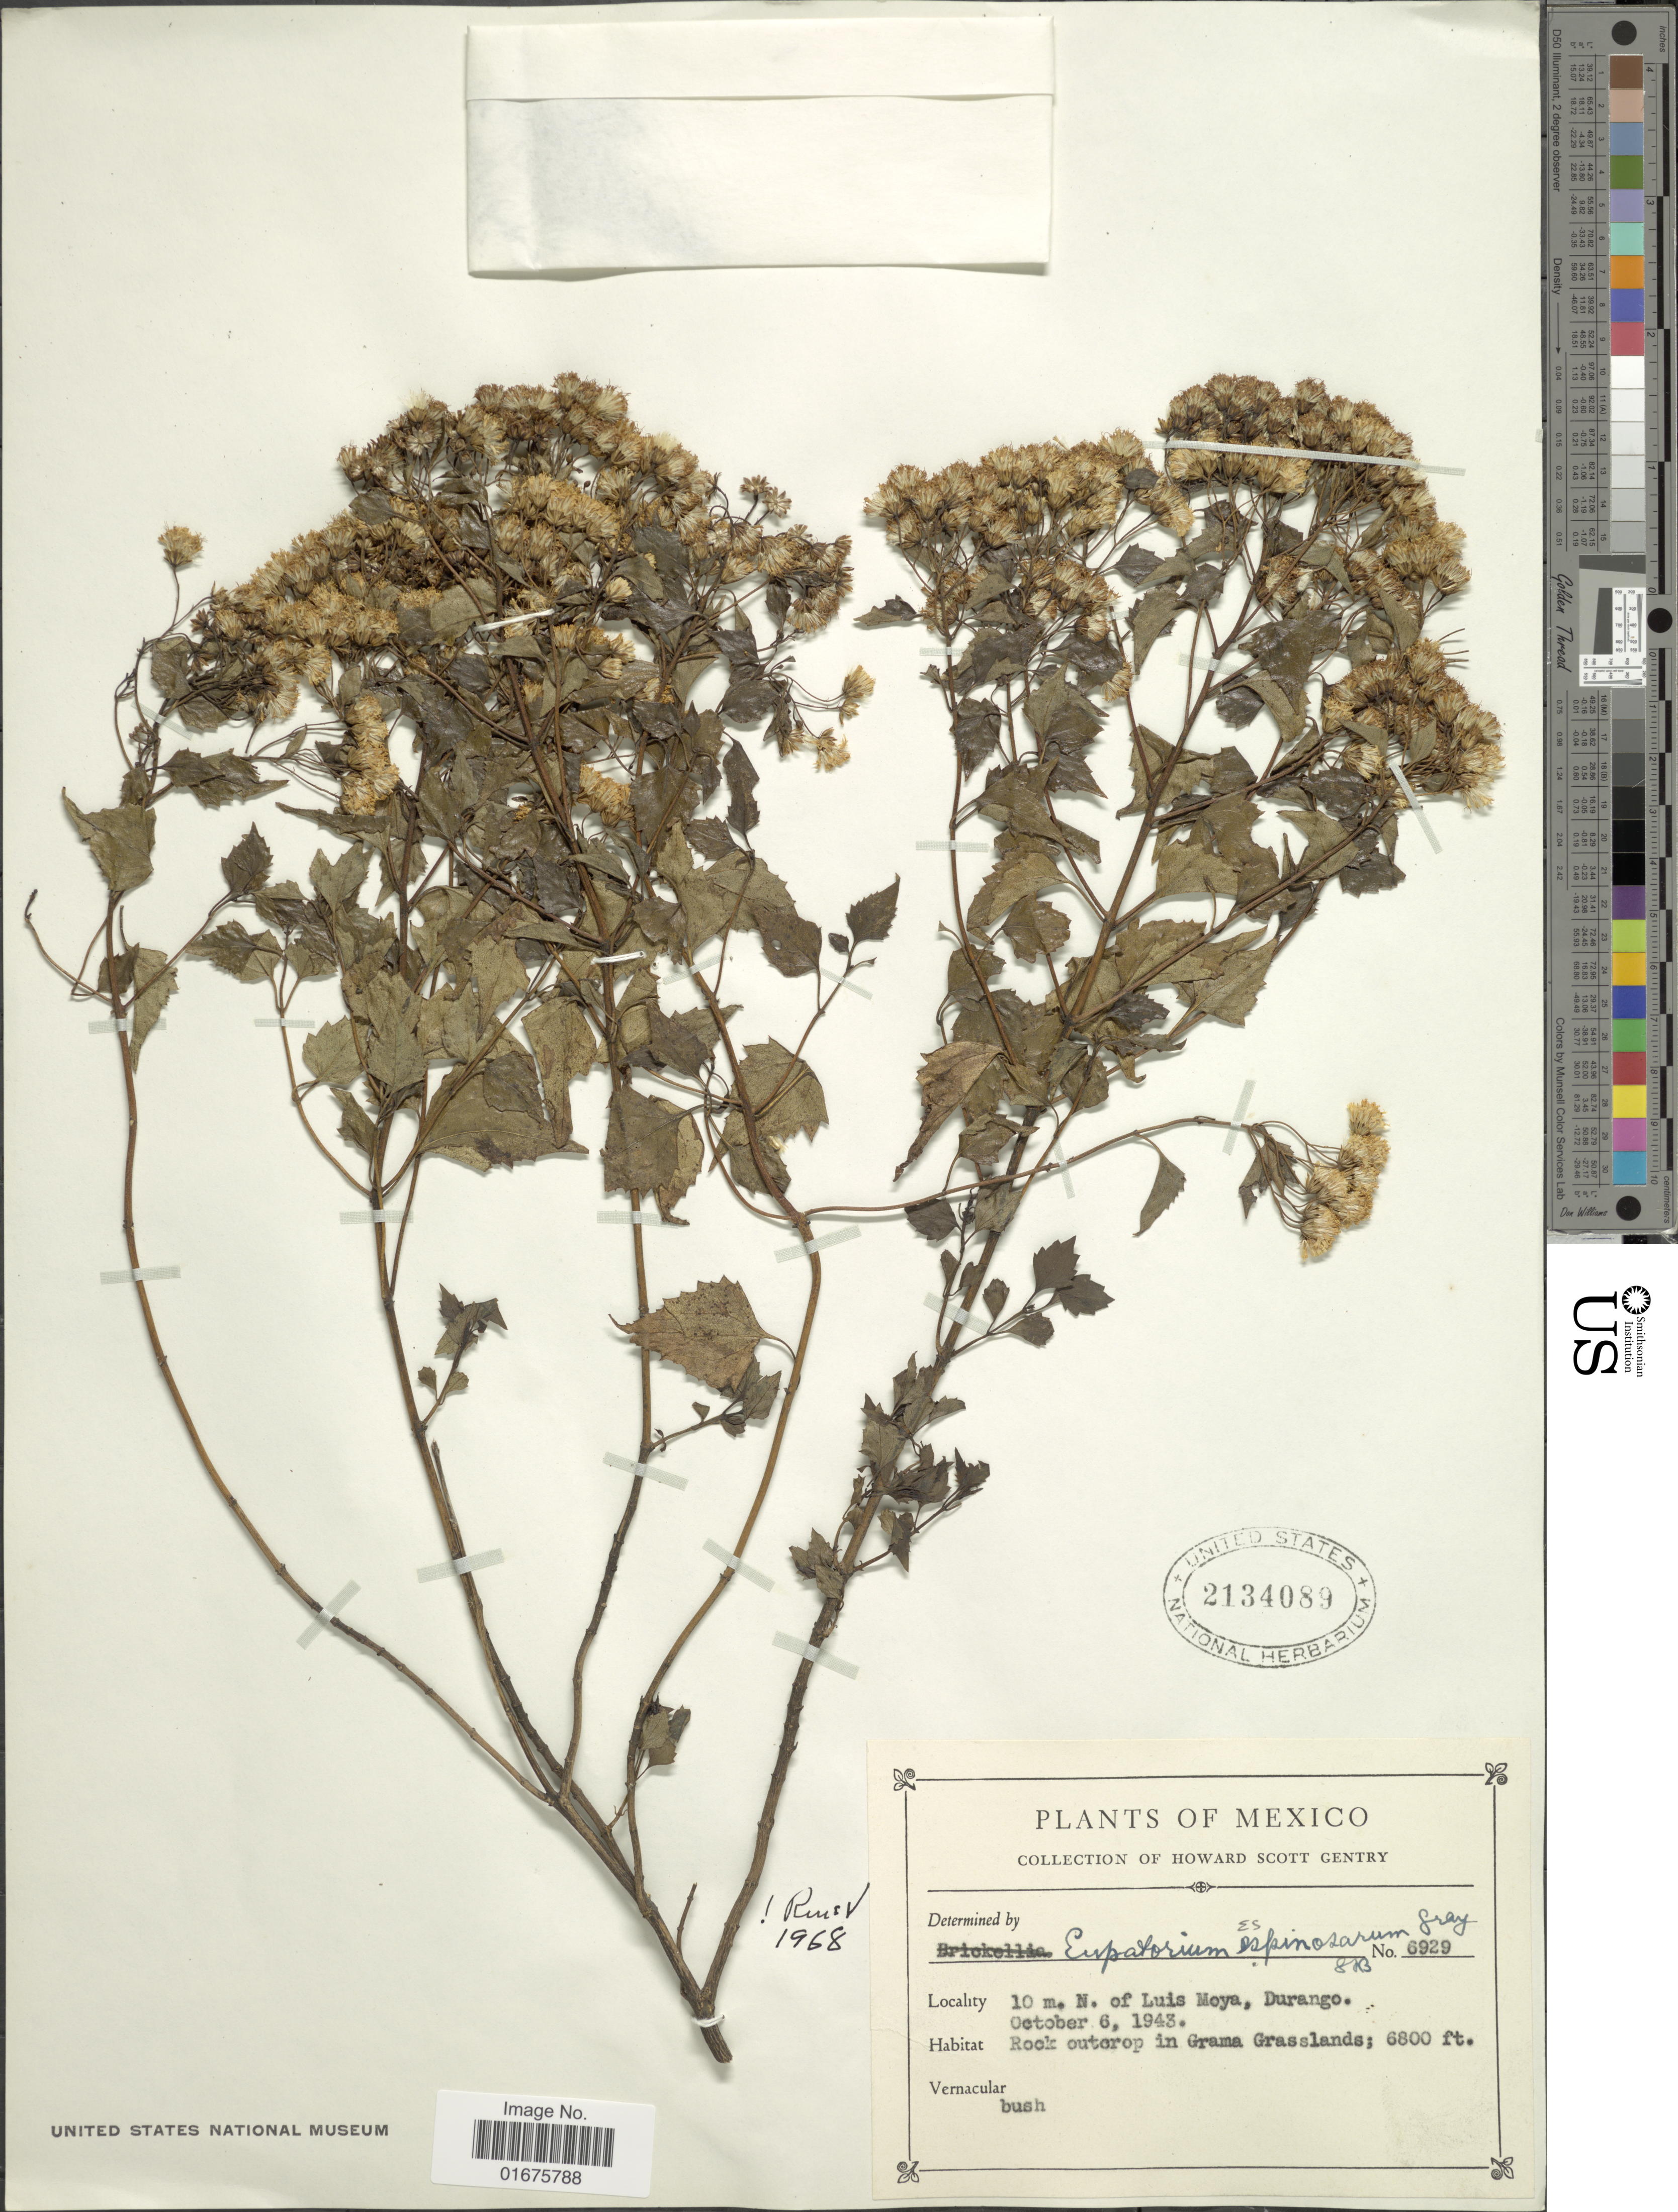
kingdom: Plantae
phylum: Tracheophyta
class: Magnoliopsida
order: Asterales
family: Asteraceae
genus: Ageratina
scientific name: Ageratina espinosarum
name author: (A. Gray) R.M. King & H. Rob.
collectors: H. S. Gentry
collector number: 6929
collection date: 1943-10-06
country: Mexico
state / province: Durango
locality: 10 m. N. of Luis Moya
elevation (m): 2073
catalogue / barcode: US 2134089